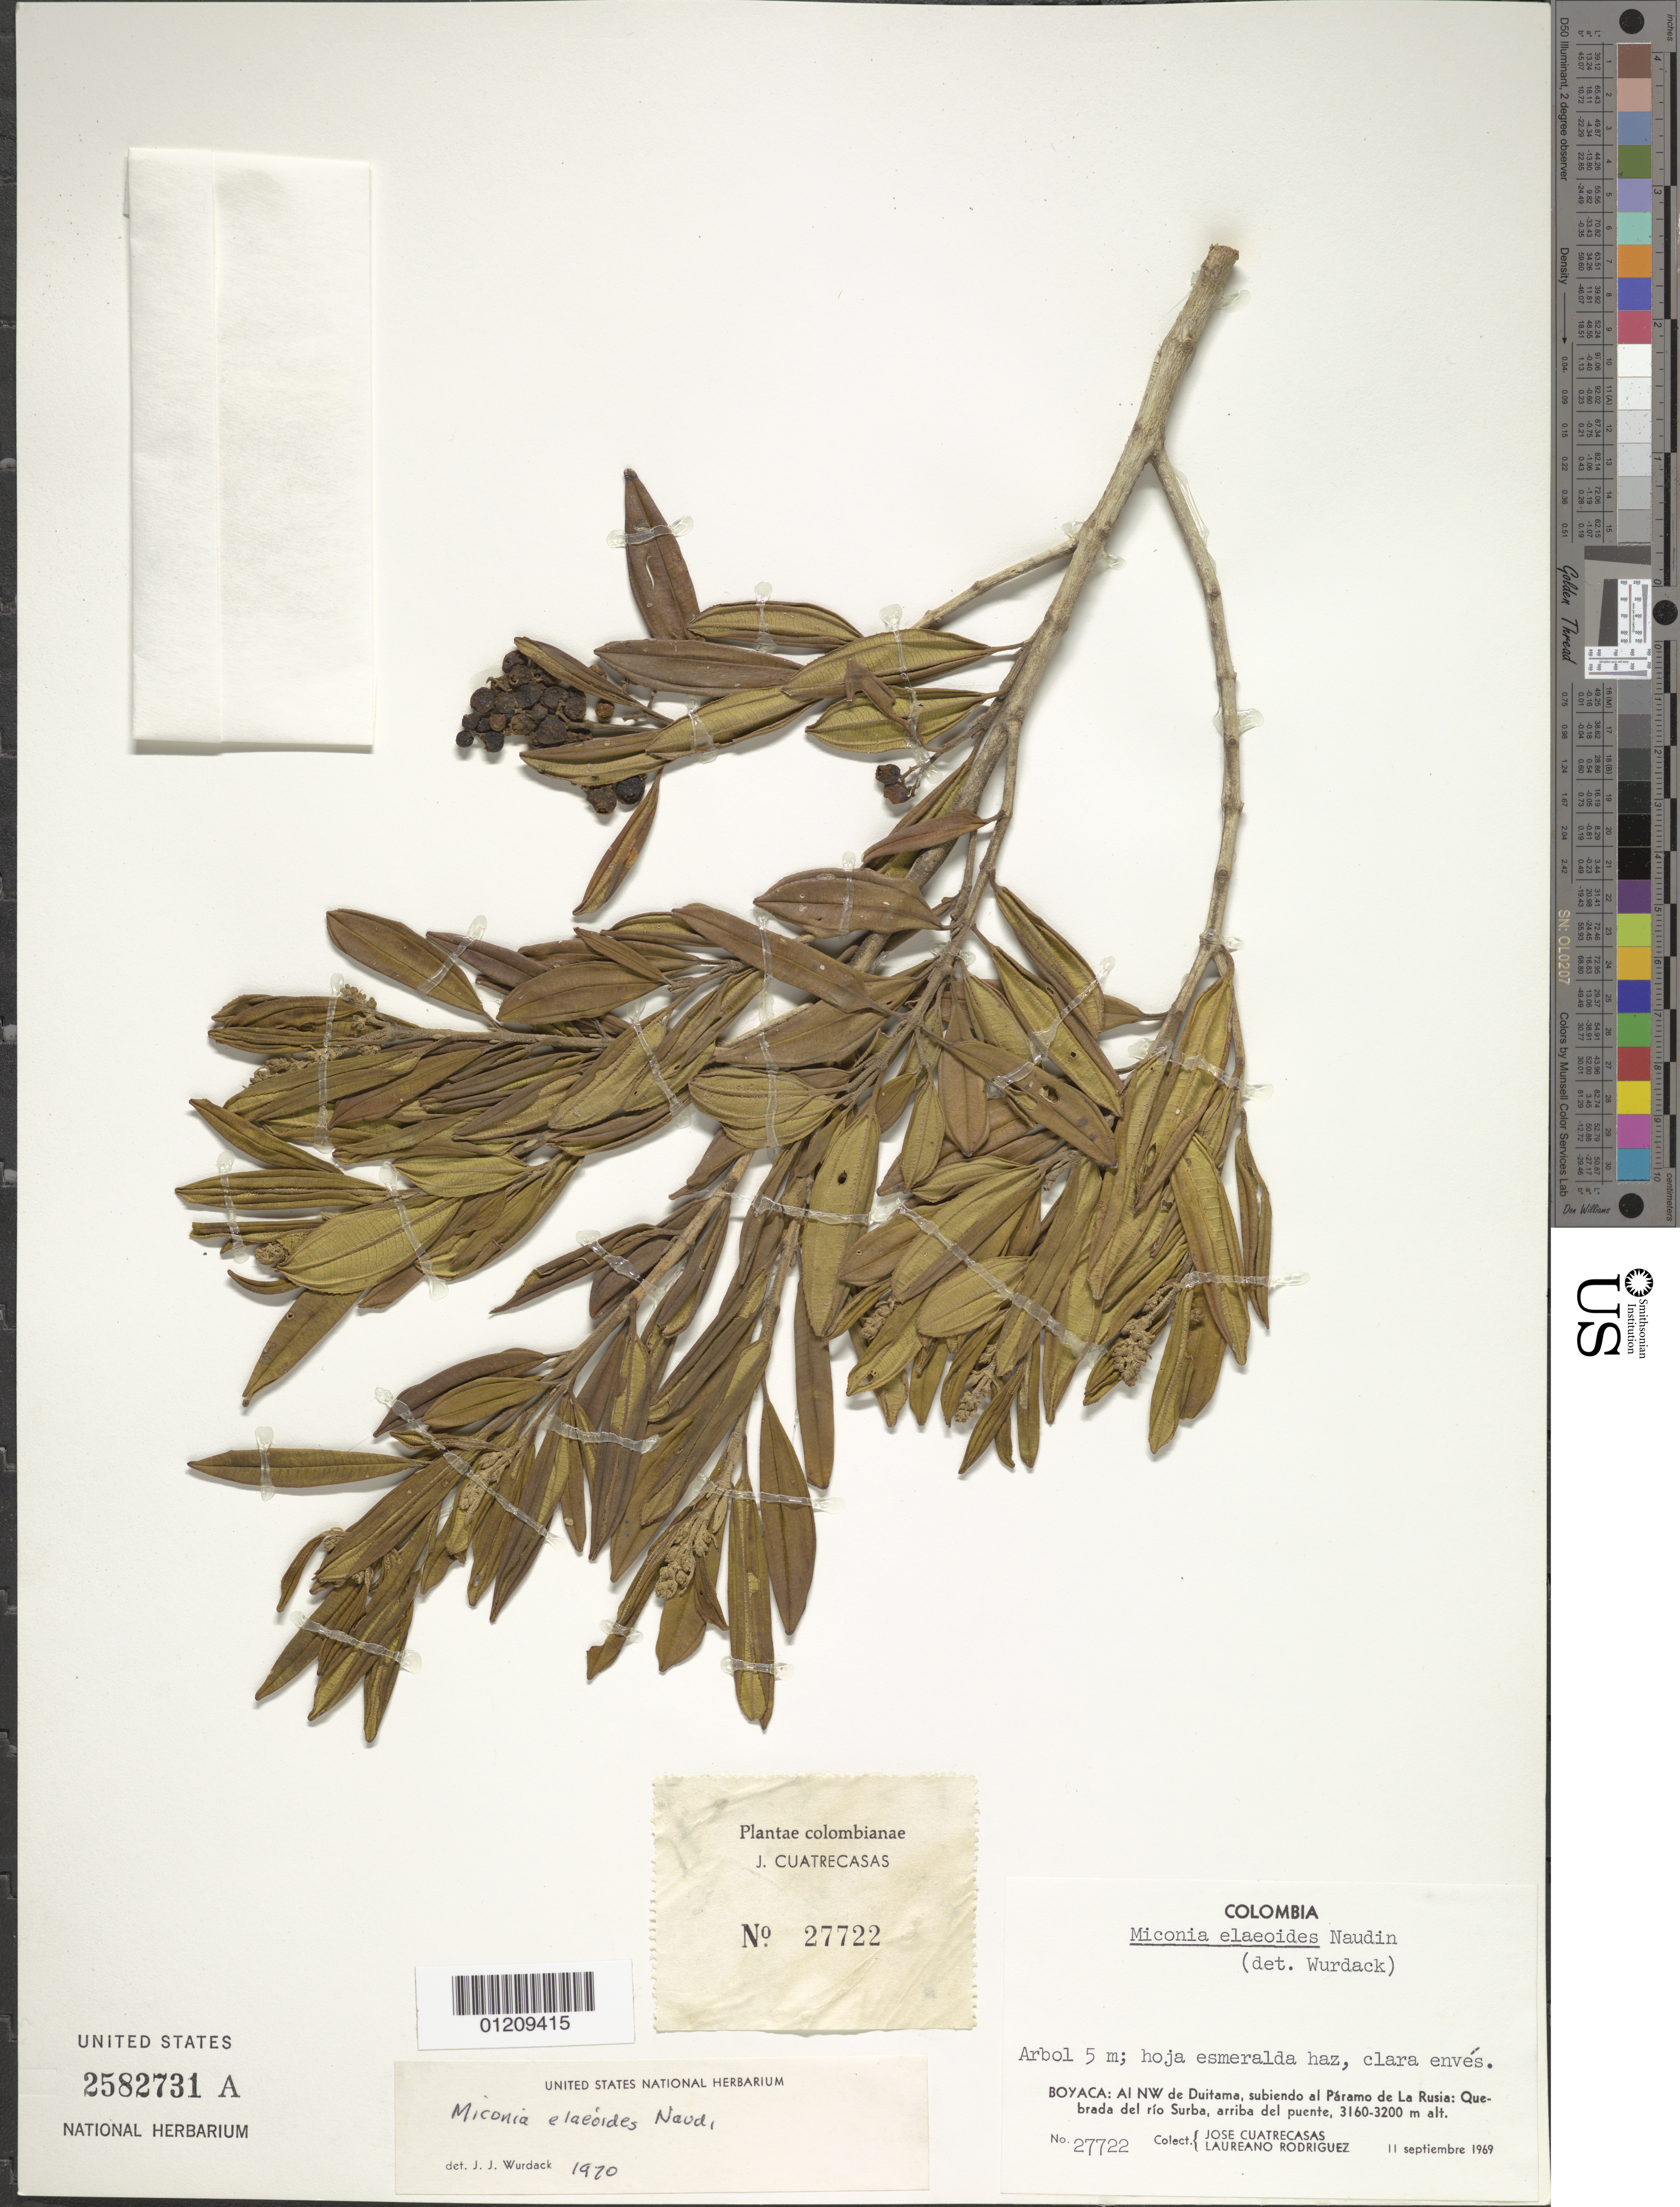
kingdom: Plantae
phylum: Tracheophyta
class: Magnoliopsida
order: Myrtales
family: Melastomataceae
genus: Miconia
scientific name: Miconia mesmeana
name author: Gleason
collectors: J. Cuatrecasas & L. Rodriguez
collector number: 27722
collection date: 1969-09-11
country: Colombia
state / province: Boyacá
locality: Al NW de Duitama, subiendo al Páramo de la Rusia: Quebrada del río Surba, arriba del puente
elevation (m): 3160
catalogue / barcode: US 2582731A